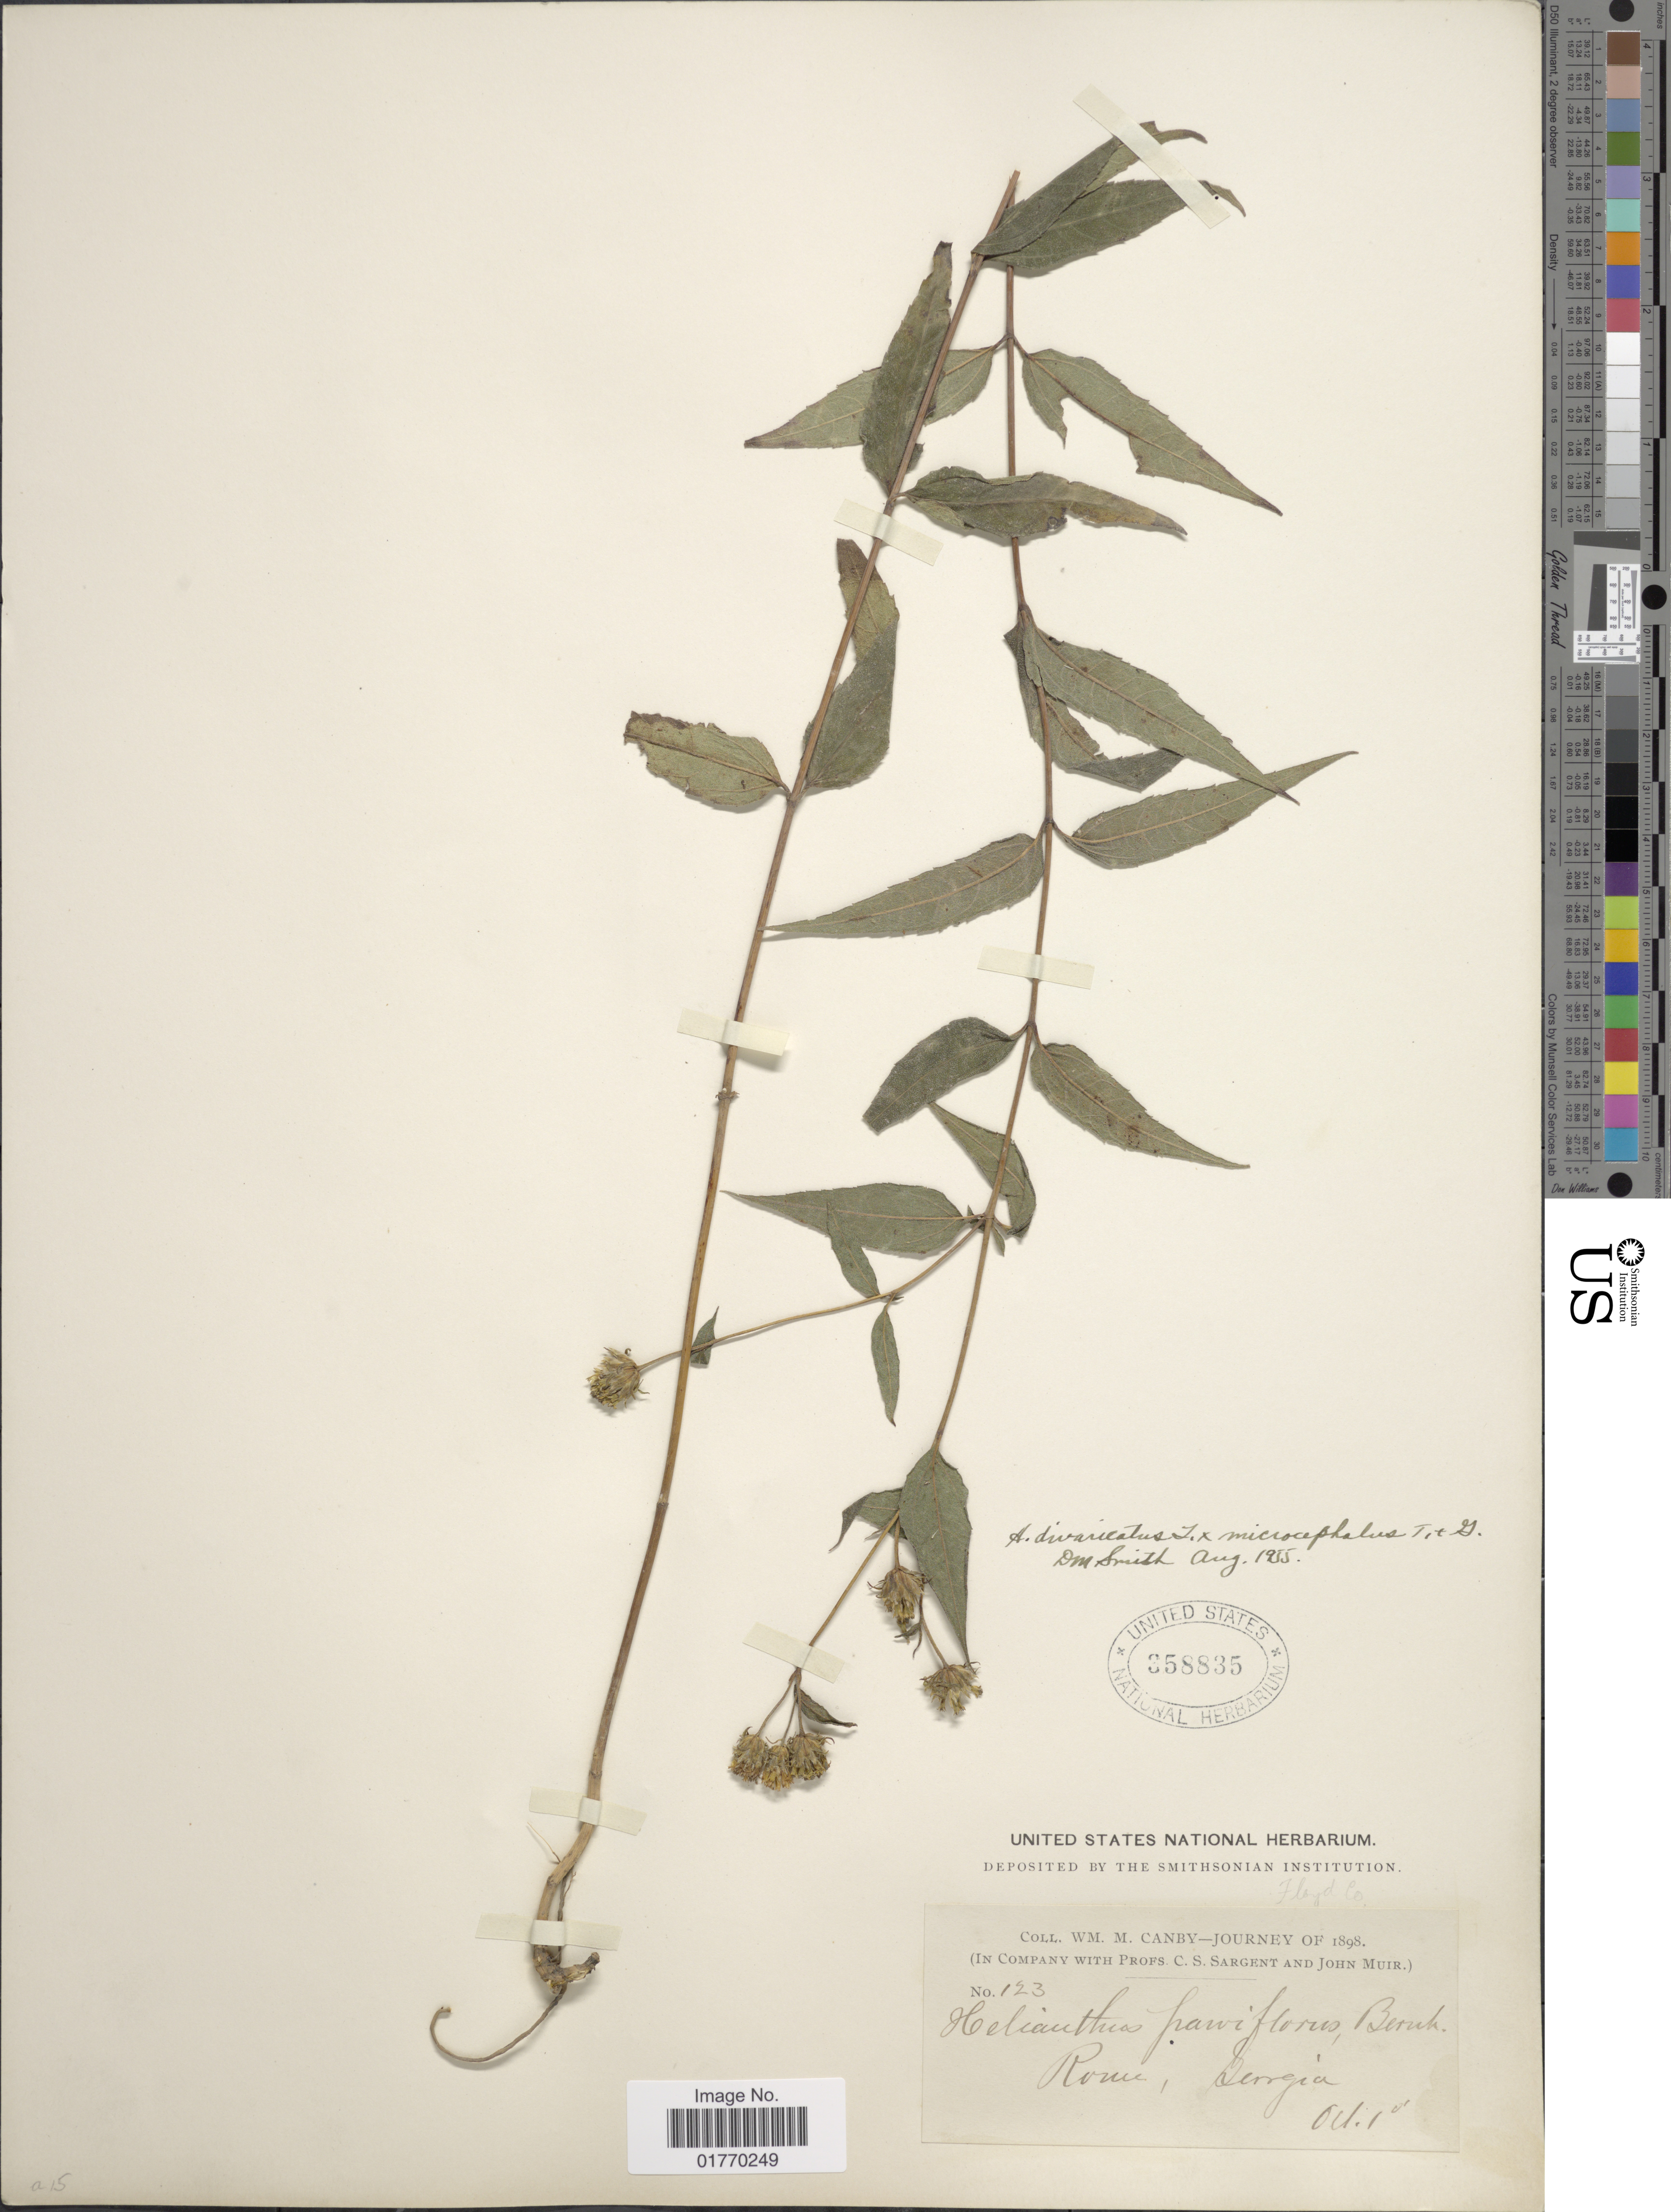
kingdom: Plantae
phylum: Tracheophyta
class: Magnoliopsida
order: Asterales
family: Asteraceae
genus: Helianthus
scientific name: Helianthus divaricatus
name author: L.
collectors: W. M. Canby, C. S. Sargent & J. Muir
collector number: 123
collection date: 1898-10-01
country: United States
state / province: Georgia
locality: Rome, Georgia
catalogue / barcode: US 358835